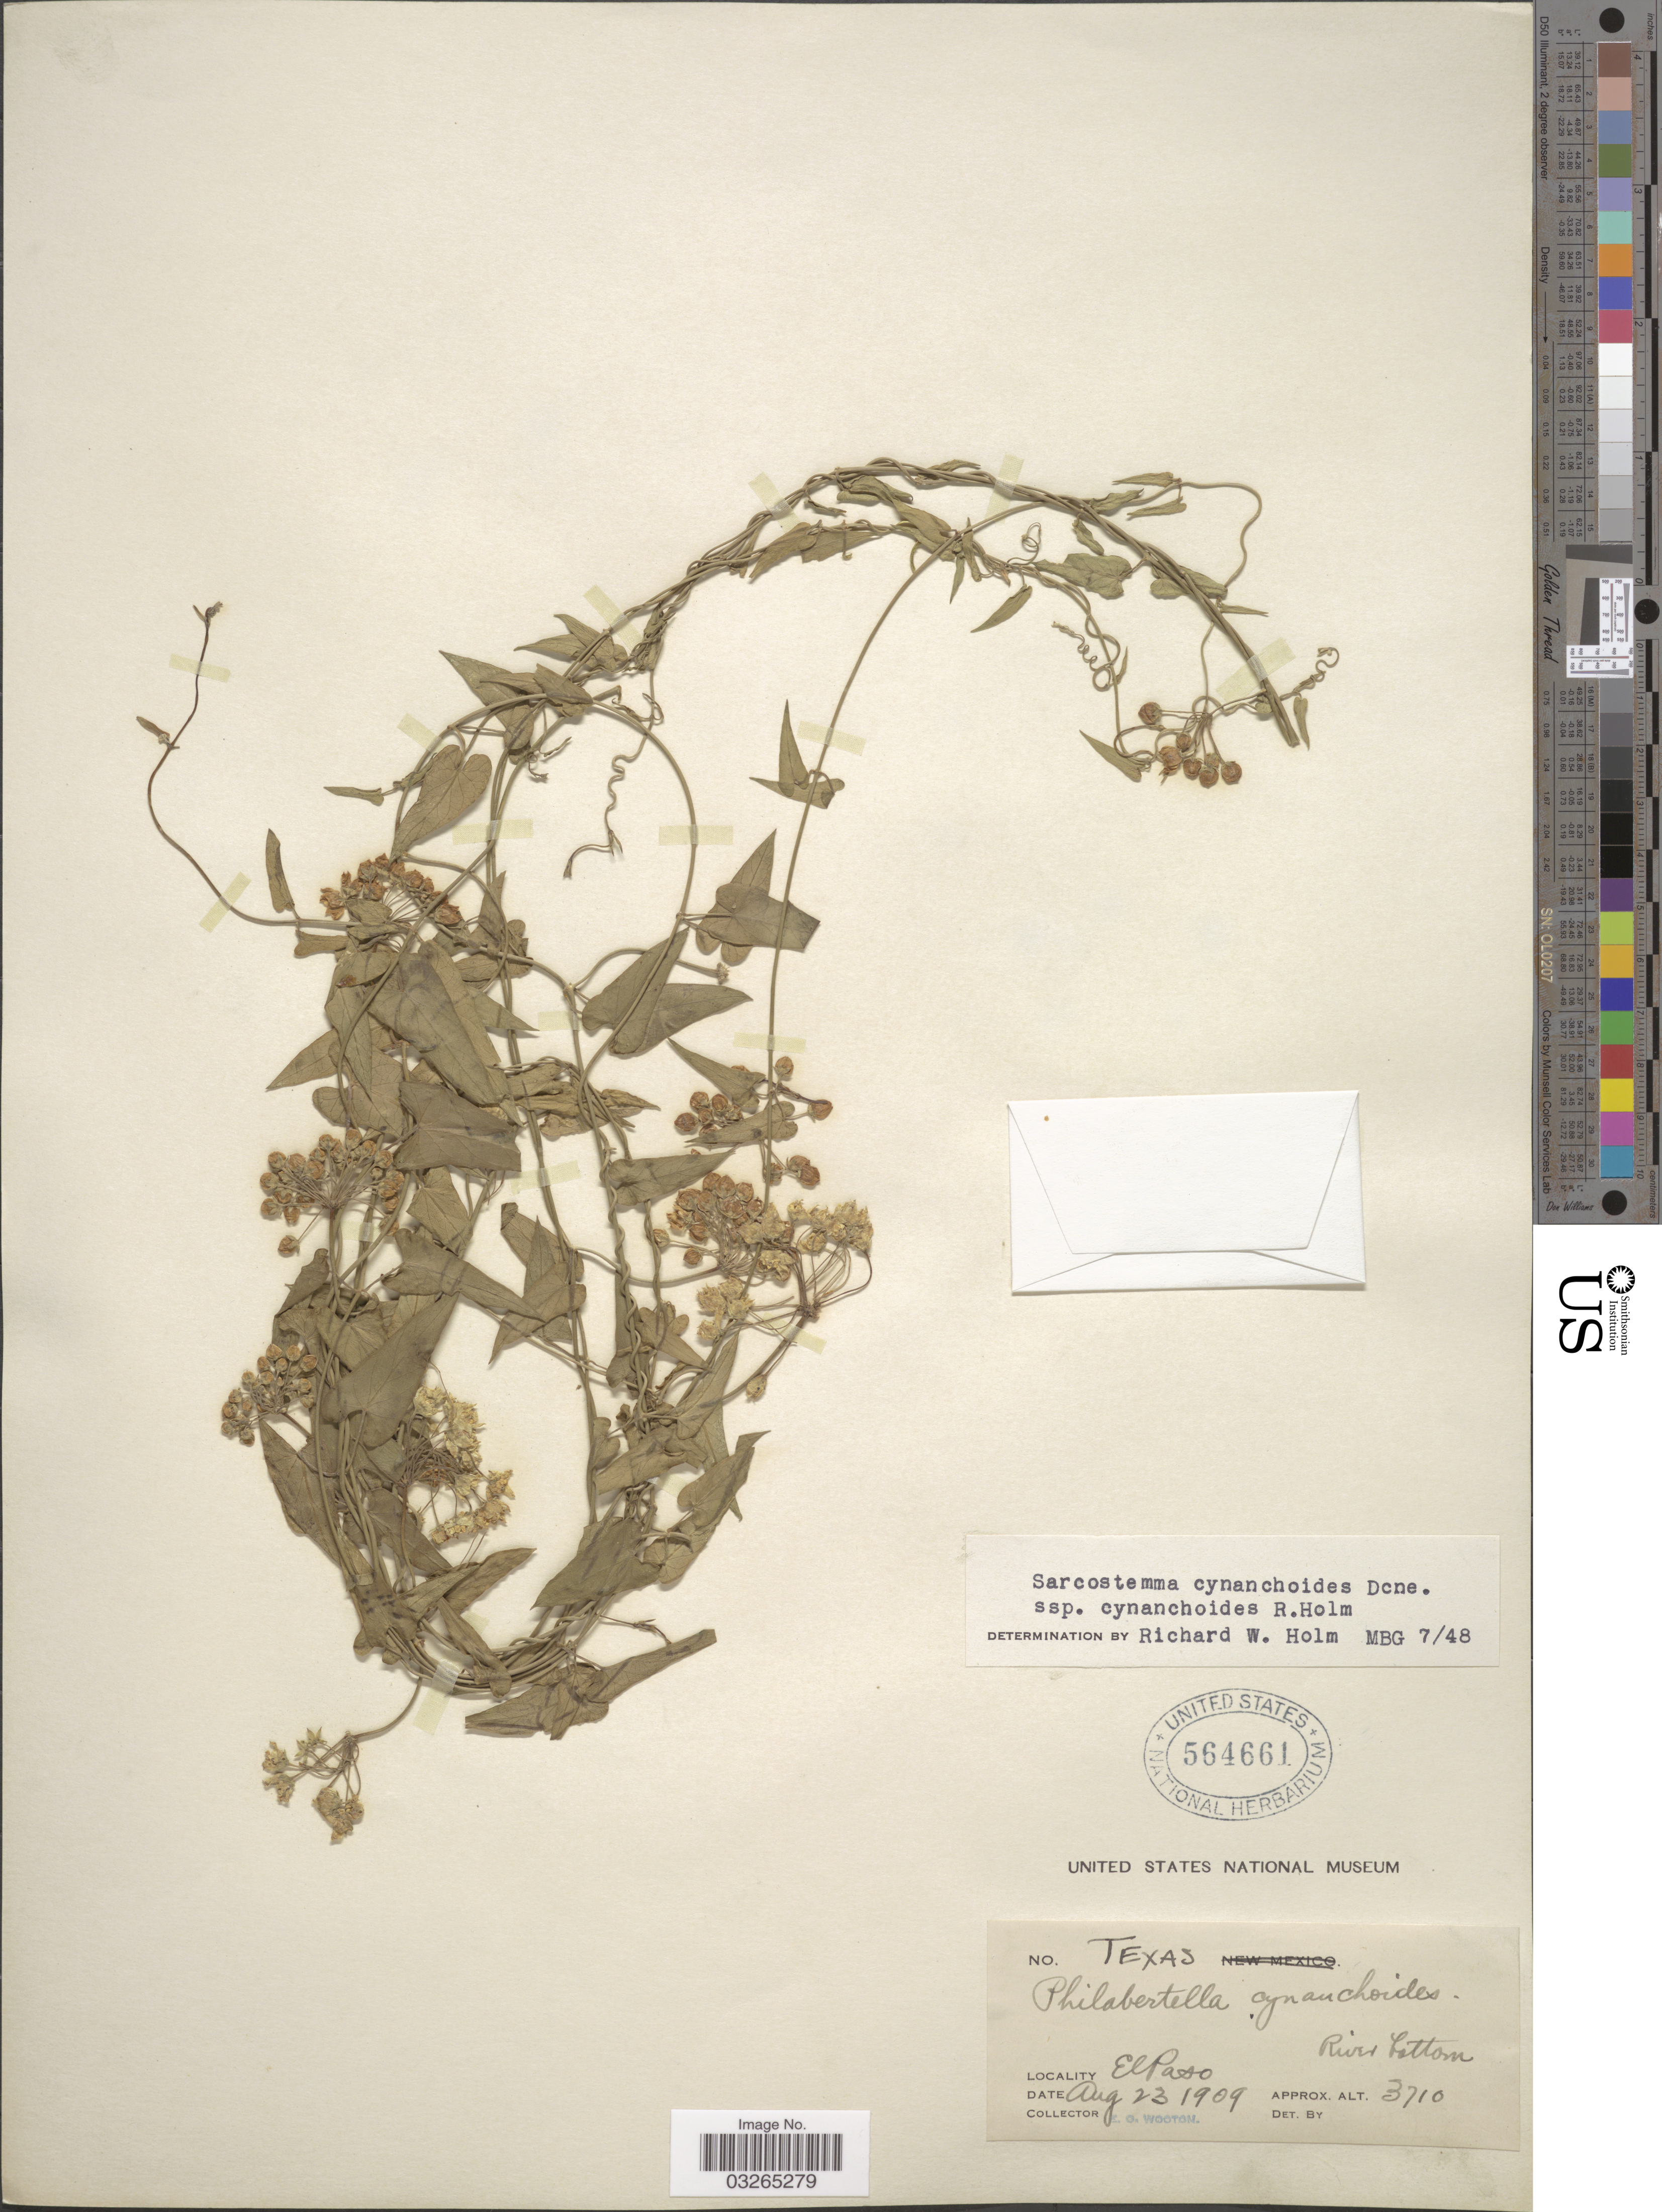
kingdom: Plantae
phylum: Tracheophyta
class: Magnoliopsida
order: Gentianales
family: Apocynaceae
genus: Sarcostemma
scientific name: Sarcostemma cynanchoides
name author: Decne.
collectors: E. O. Wooton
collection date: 1909-08-23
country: United States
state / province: Texas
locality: El Paso.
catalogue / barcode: US 564661